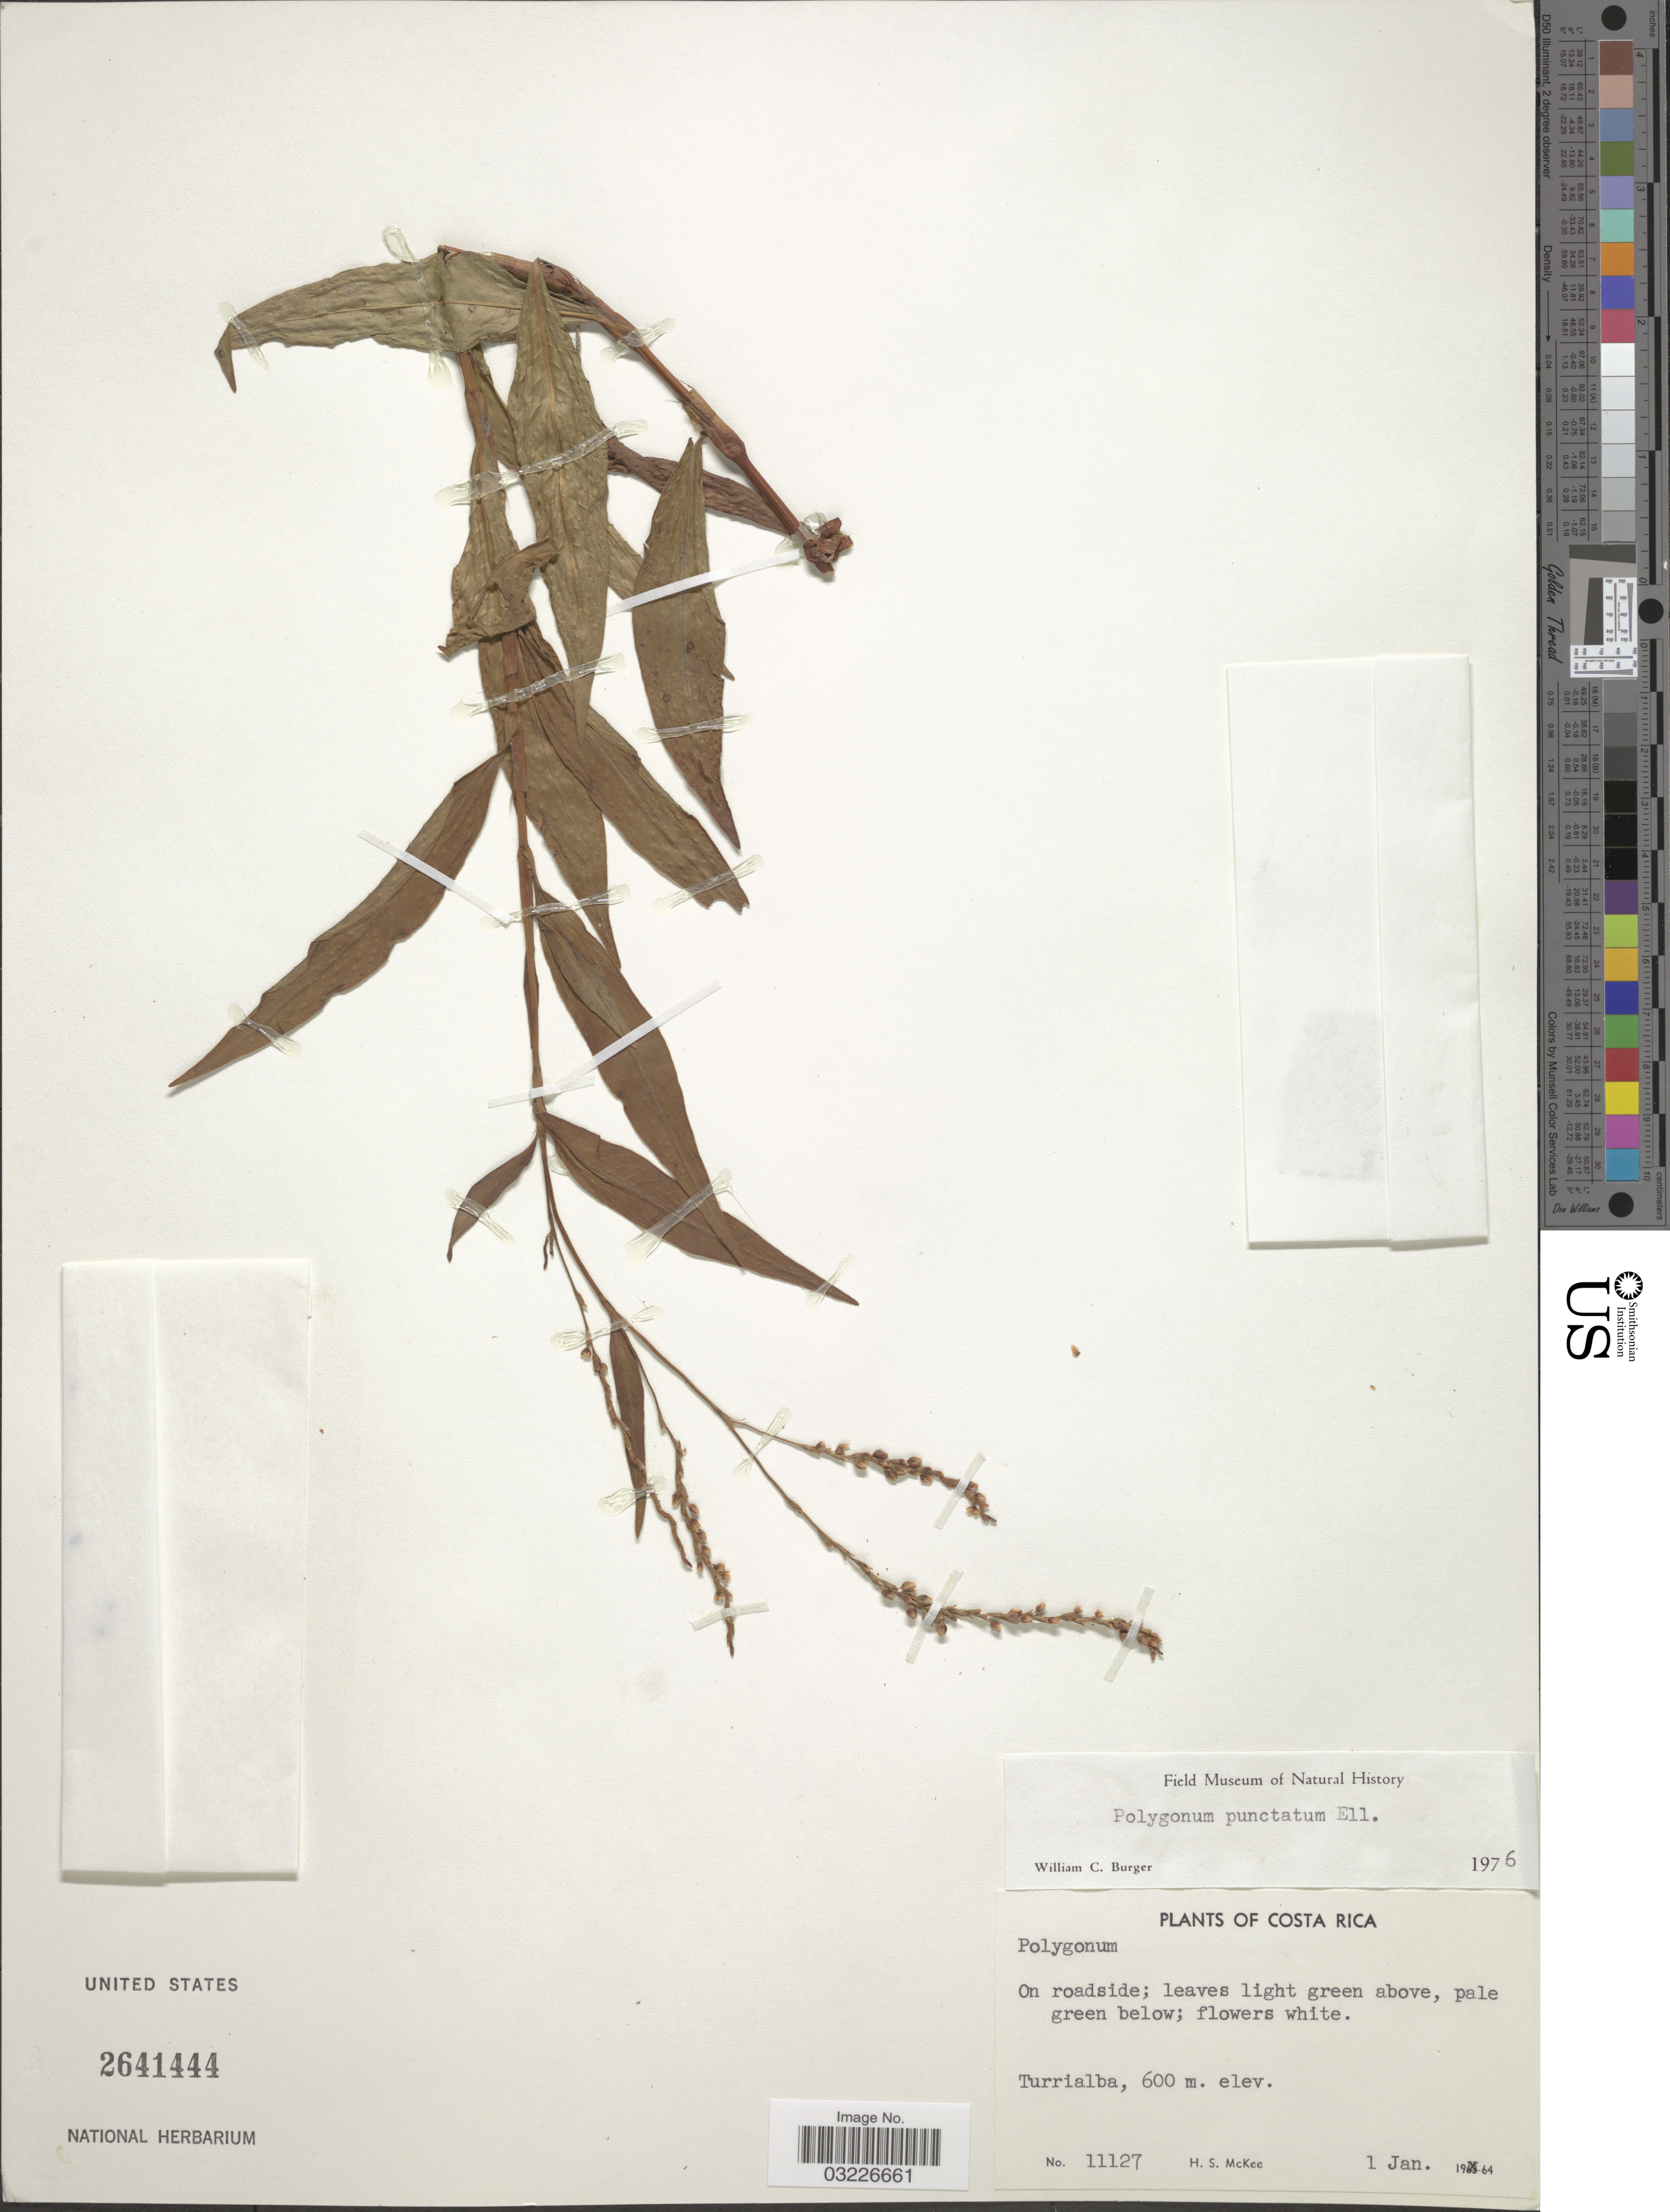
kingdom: Plantae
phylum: Tracheophyta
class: Magnoliopsida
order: Caryophyllales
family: Polygonaceae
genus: Persicaria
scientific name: Persicaria punctata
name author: (Elliott) Small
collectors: H. S. McKee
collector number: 11127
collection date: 1964-01-01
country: Costa Rica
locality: Turrialba.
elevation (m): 600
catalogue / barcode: US 2641444